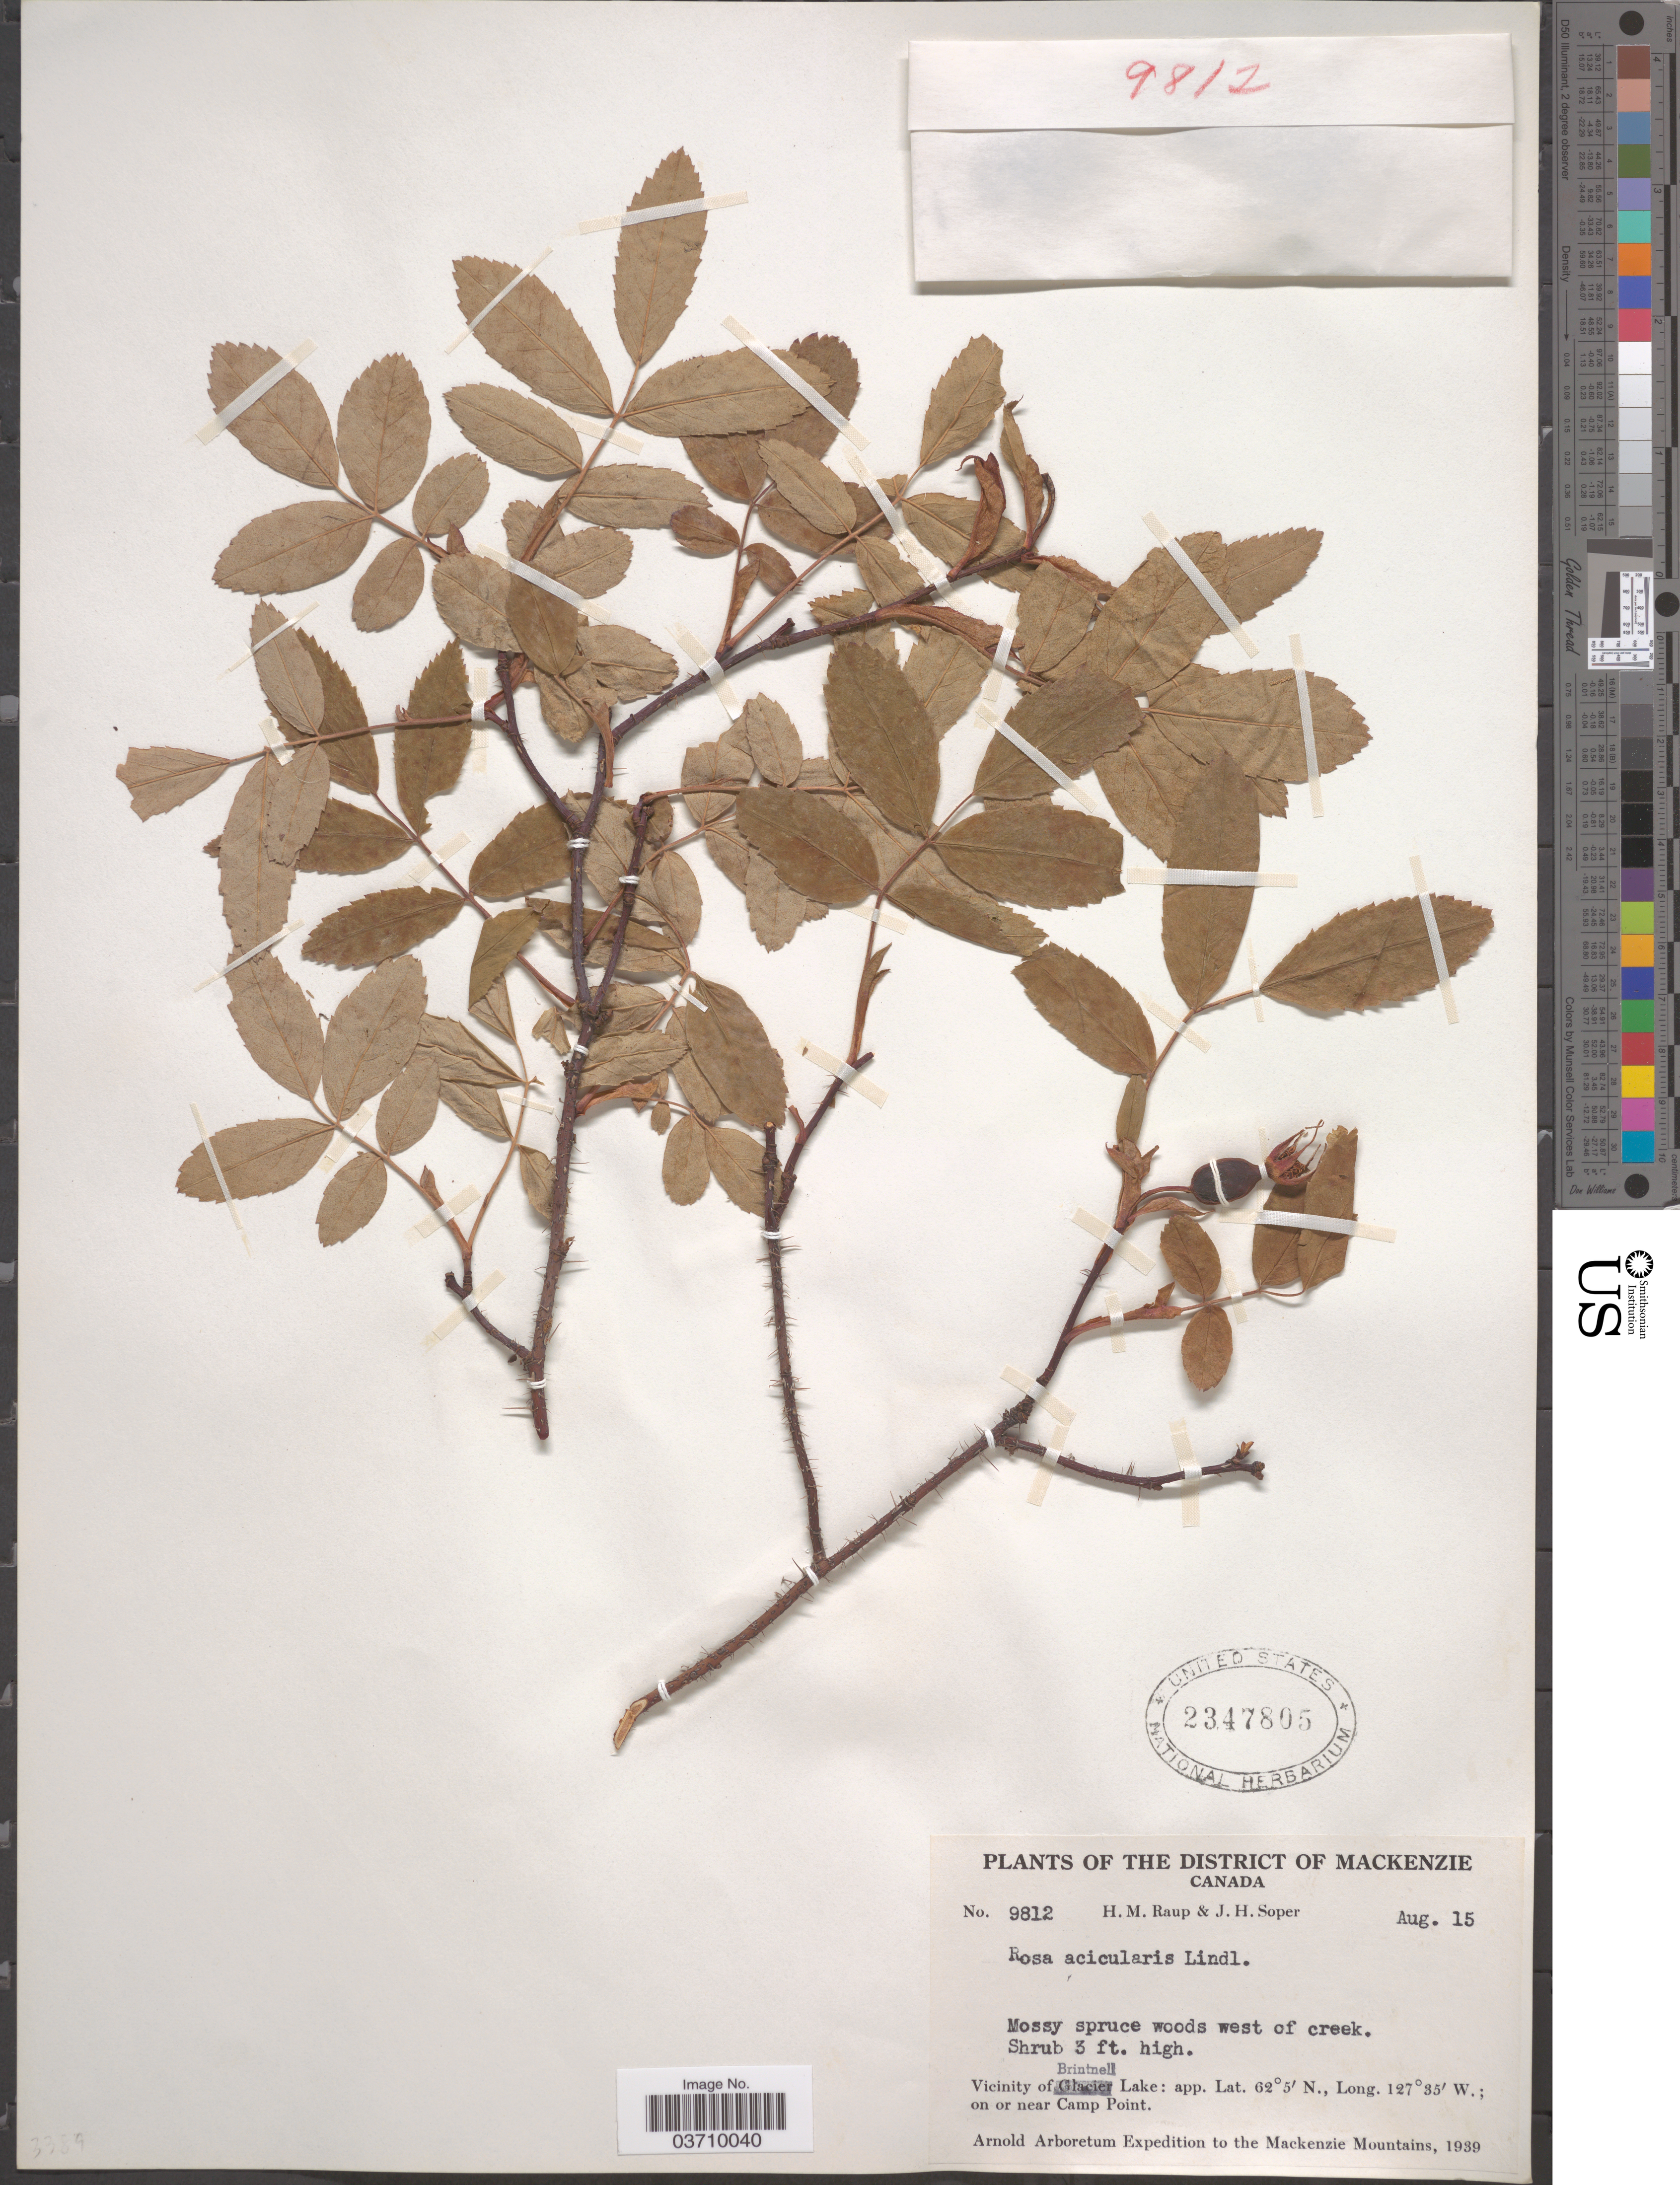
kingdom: Plantae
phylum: Tracheophyta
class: Magnoliopsida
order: Rosales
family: Rosaceae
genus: Rosa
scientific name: Rosa acicularis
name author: Lindl.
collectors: H. Raup & J. H. Soper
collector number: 9812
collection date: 1939-08-15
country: Canada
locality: The District of Mackenzie. Vicinity of Brintnell Lake. On or near Camp Point. Mackenzie Mountains.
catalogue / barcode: US 2347805